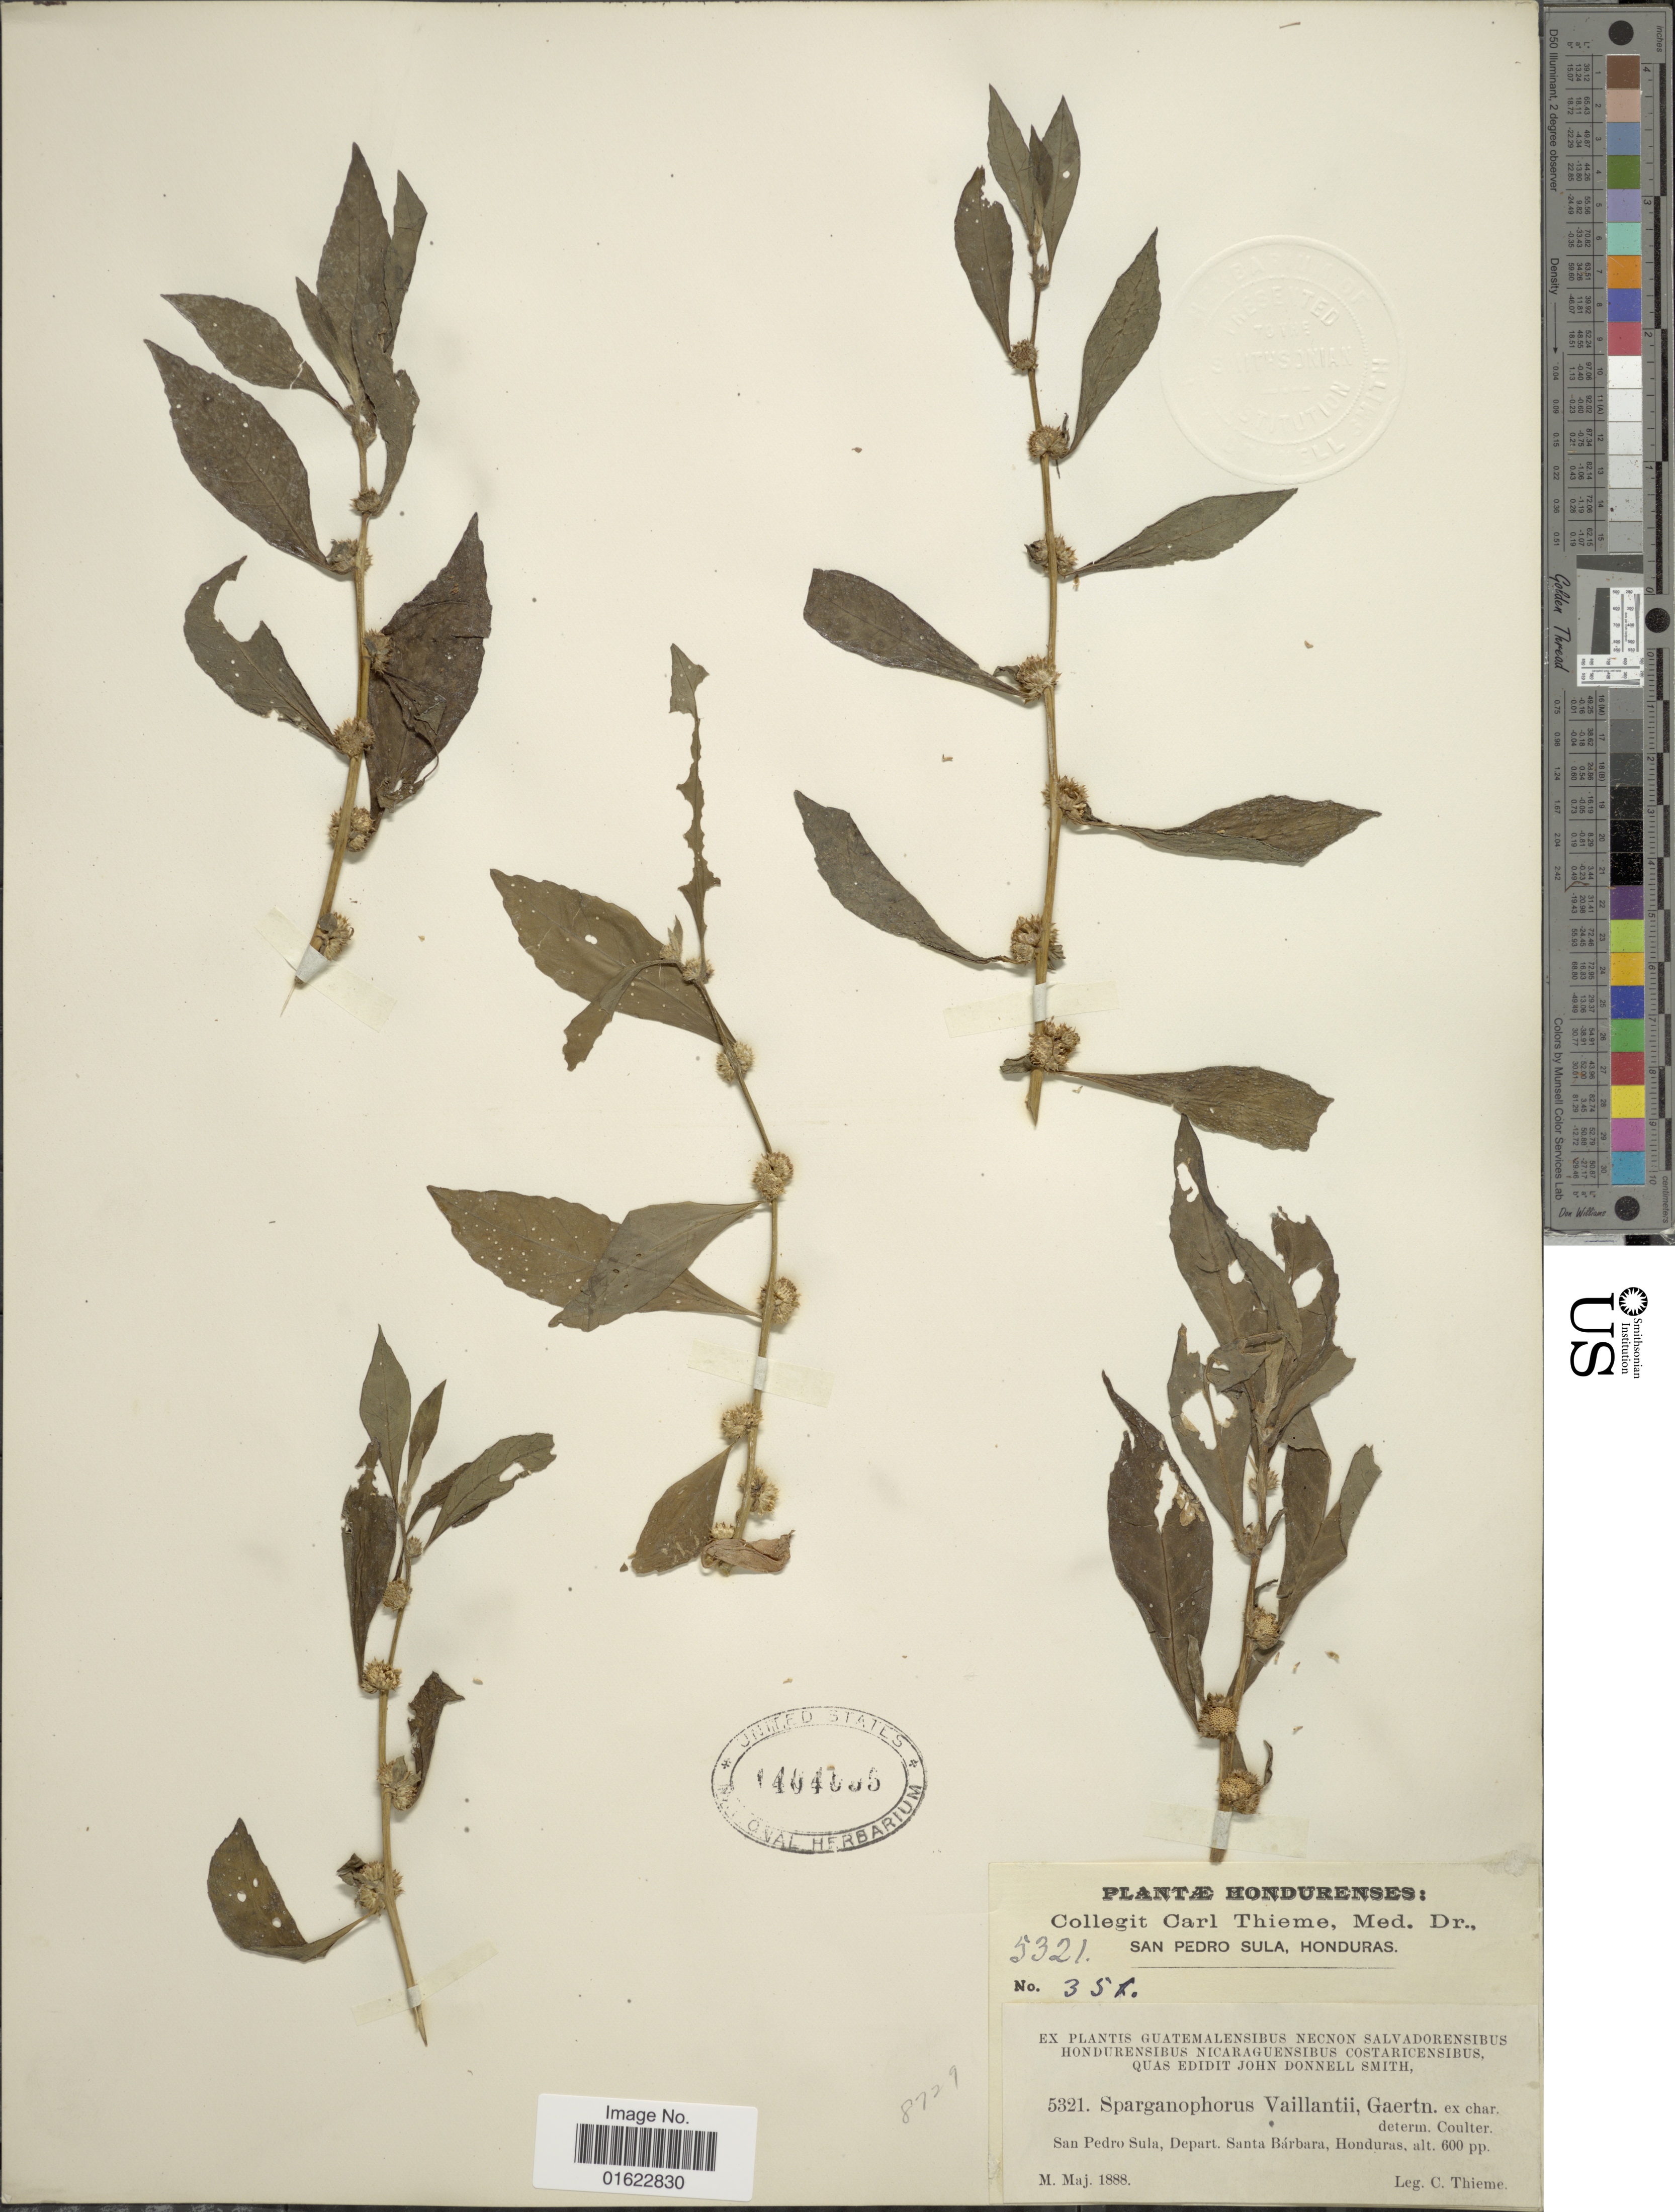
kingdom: Plantae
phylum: Tracheophyta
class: Magnoliopsida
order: Asterales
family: Asteraceae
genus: Struchium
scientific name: Struchium sparganophorum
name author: (L.) Kuntze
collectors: C. Thieme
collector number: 5321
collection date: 1888-05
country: Honduras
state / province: Santa Bárbara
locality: Hondurenses, San Pedro Sula. Depart. Santa Barbara, Honduras.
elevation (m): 183